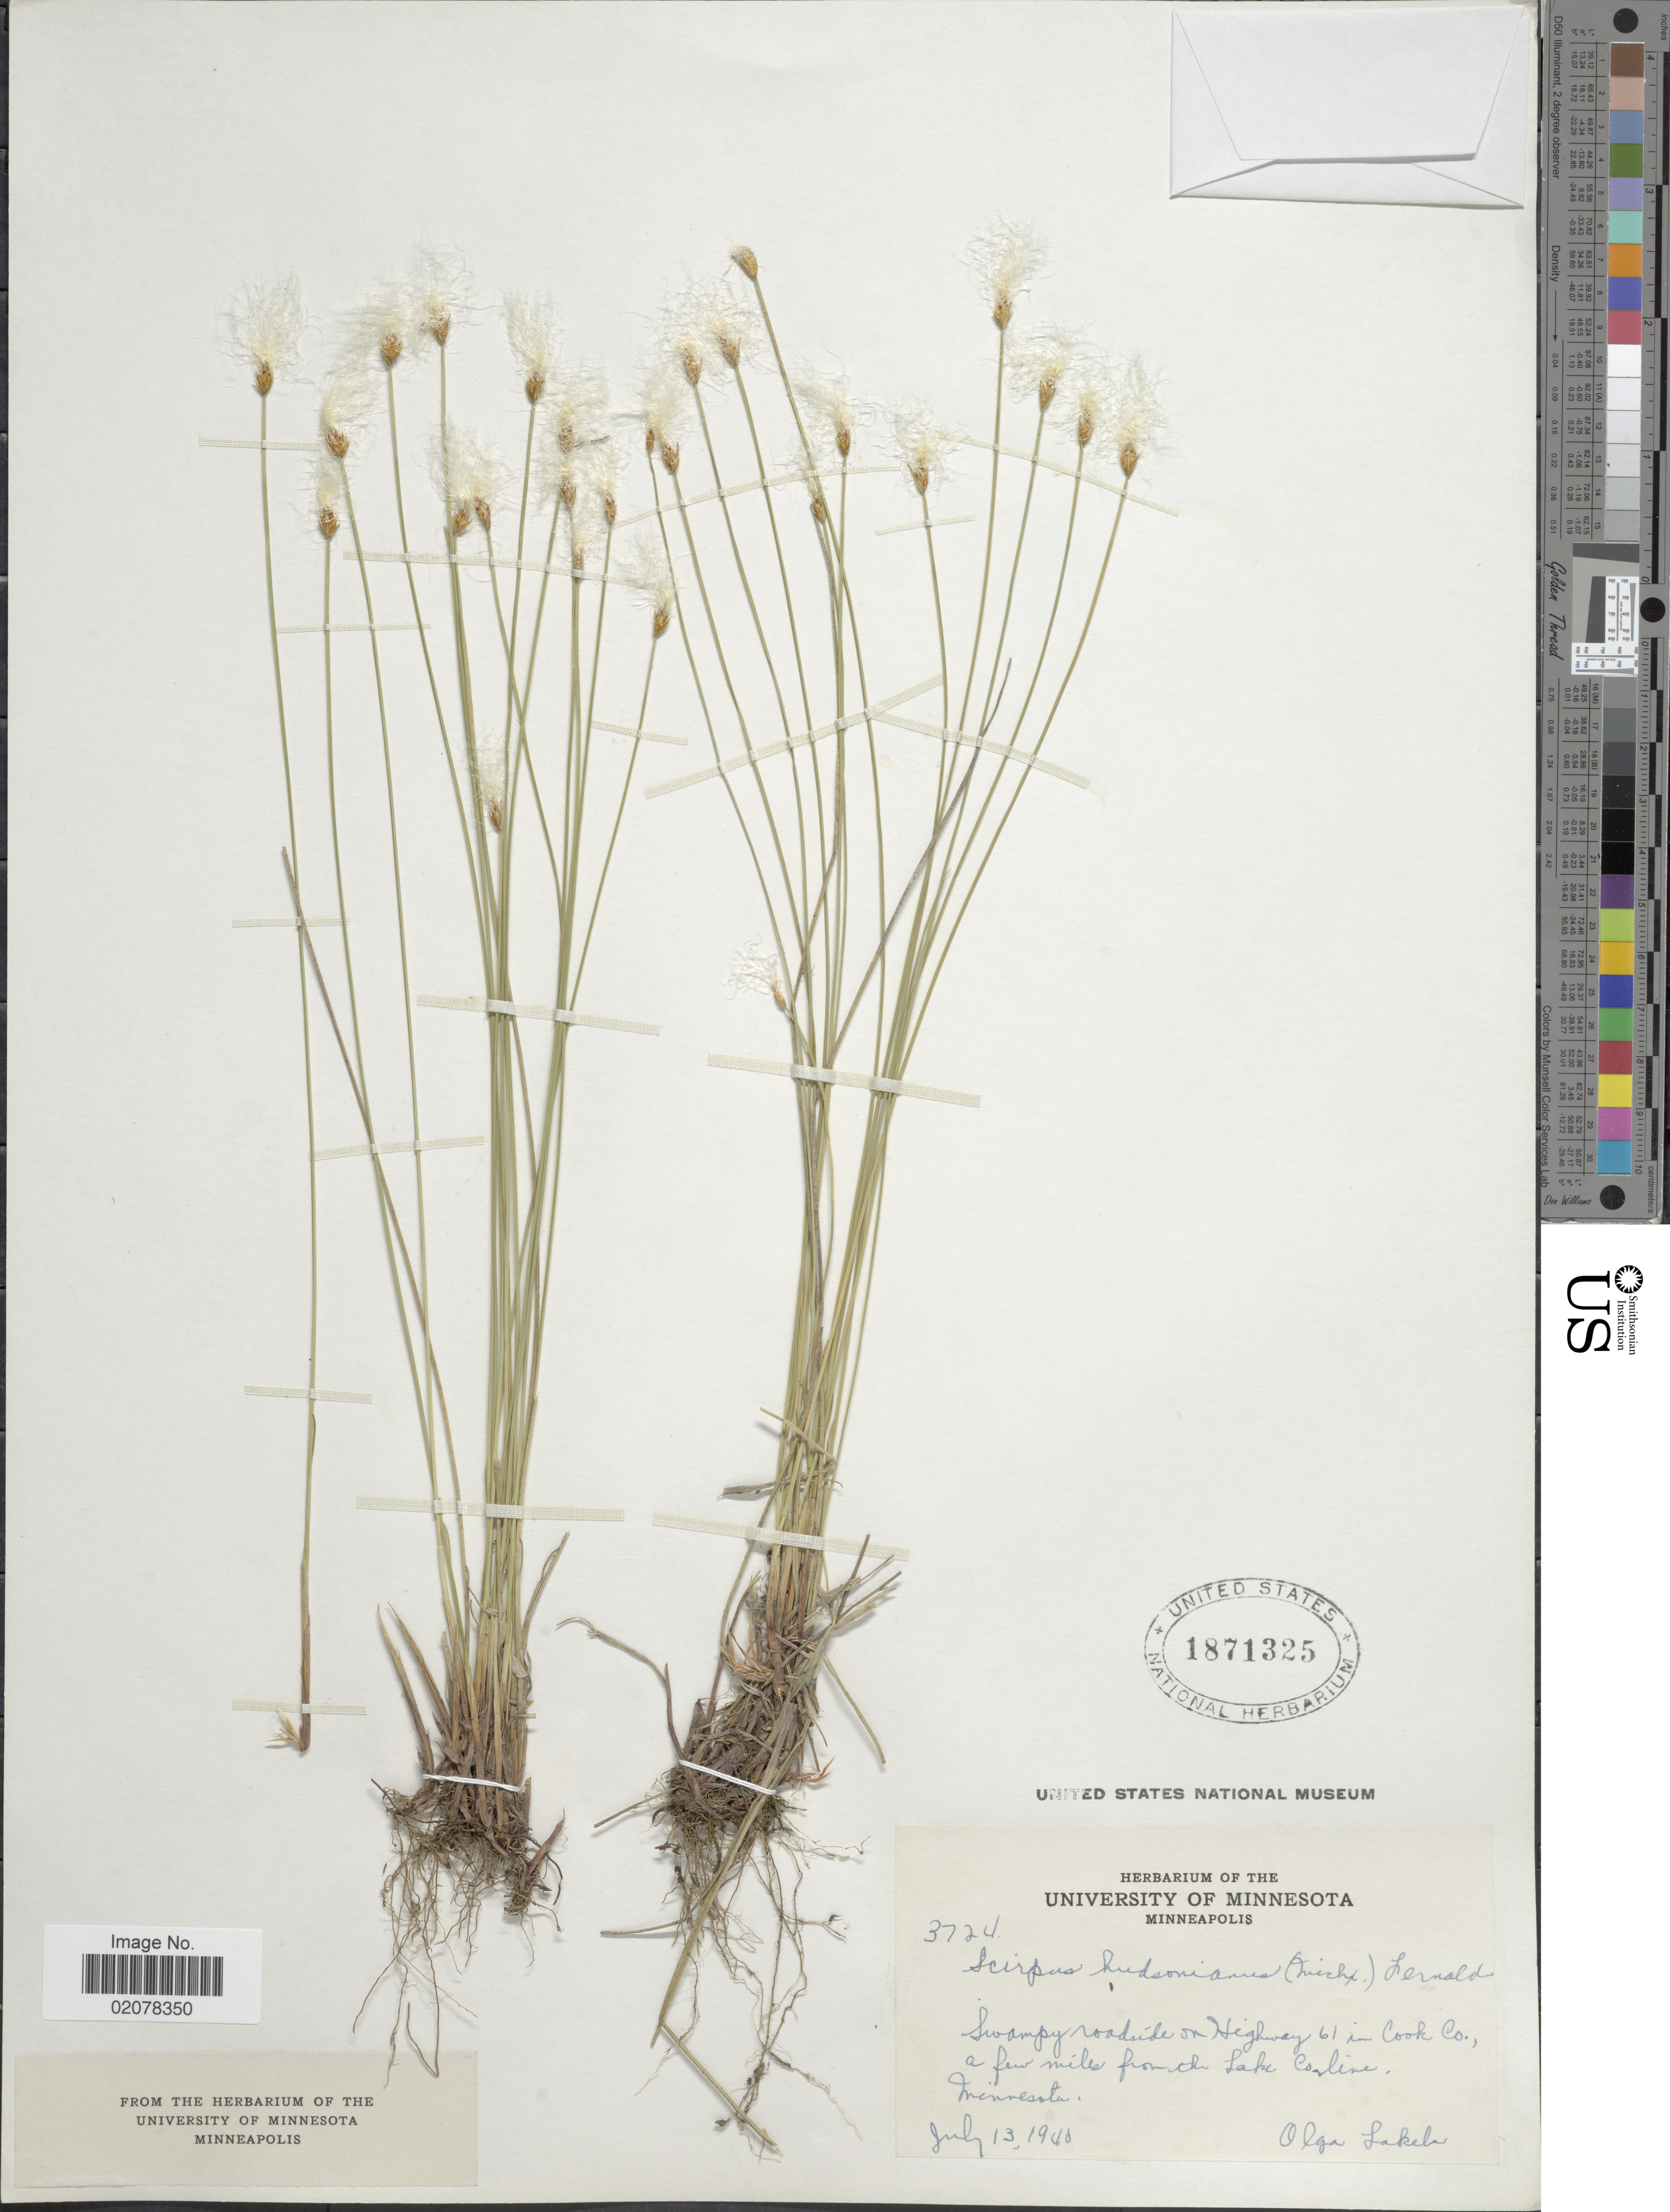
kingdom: Plantae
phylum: Tracheophyta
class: Liliopsida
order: Poales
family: Cyperaceae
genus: Trichophorum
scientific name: Trichophorum alpinum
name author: (L.) Pers.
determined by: Strong, M. T., (US), Smithsonian Institution - National Museum of Natural History (UNITED STATES)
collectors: O. K. Lakela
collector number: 3724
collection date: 1948-07-13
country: United States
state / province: Minnesota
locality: Swampy roadside on Highway 61 in Cook Co., a few miles from the Lake Co. line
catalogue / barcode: US 1871325